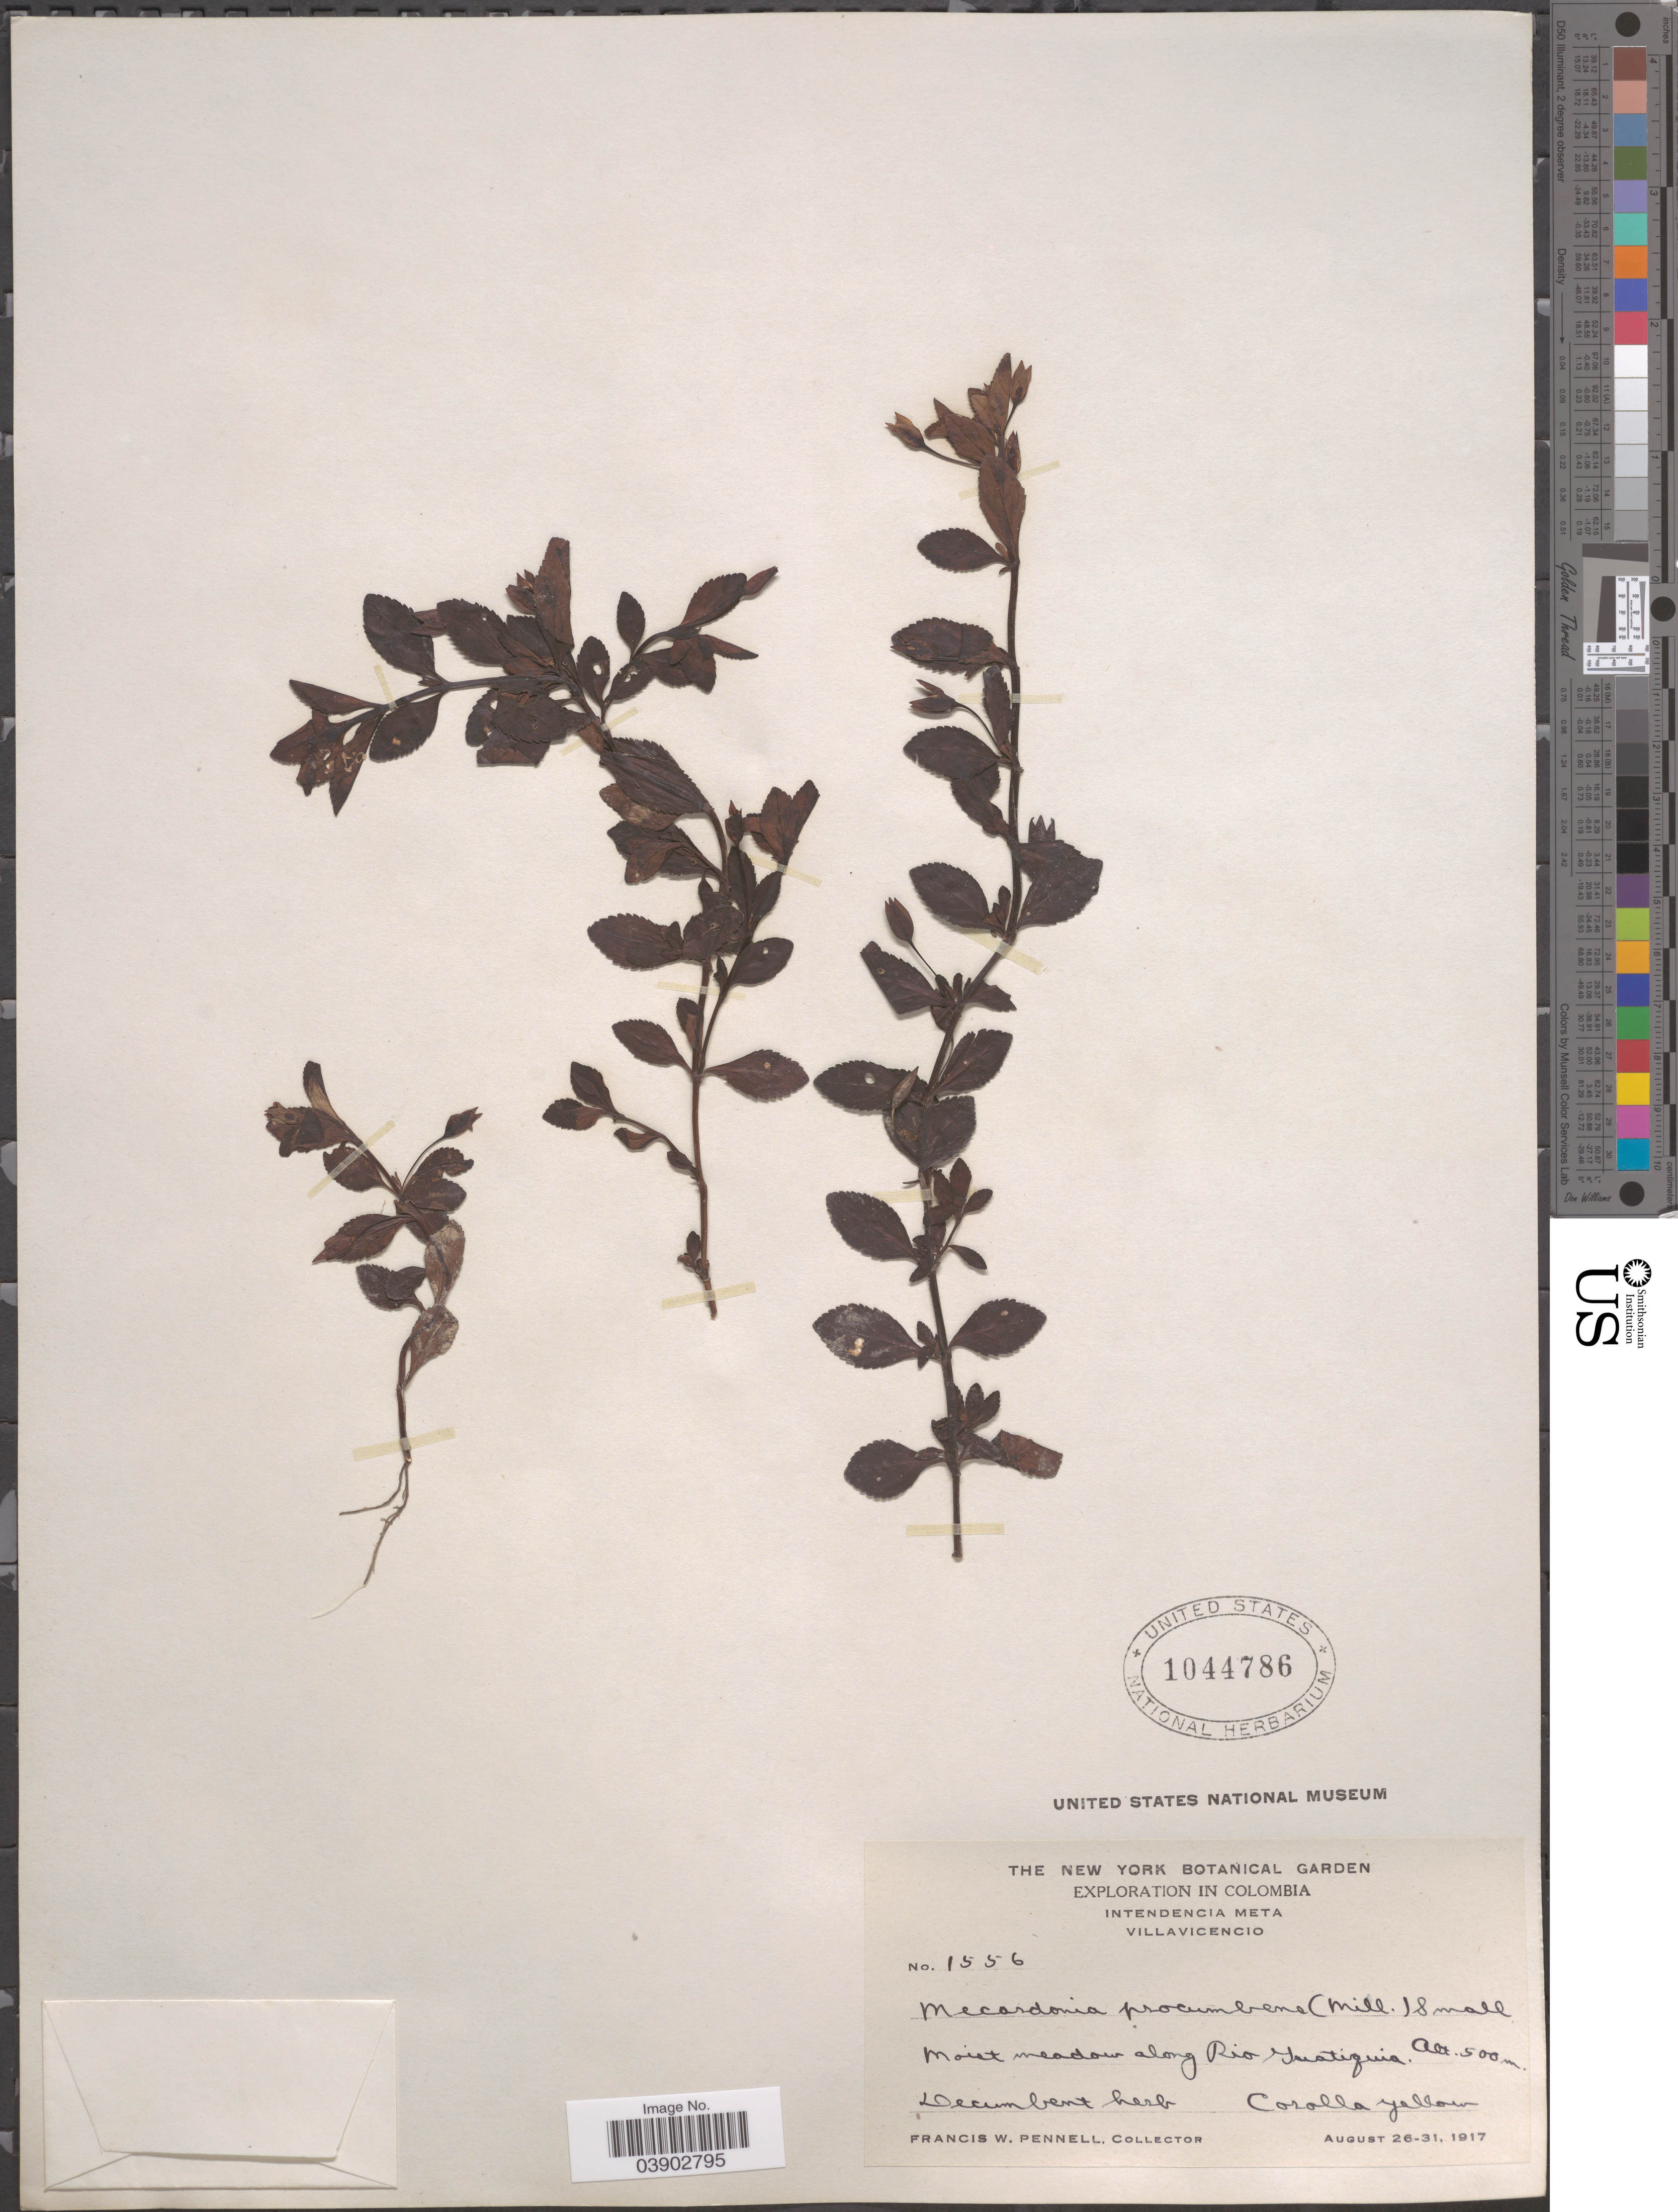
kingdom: Plantae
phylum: Tracheophyta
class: Magnoliopsida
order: Lamiales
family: Plantaginaceae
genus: Mecardonia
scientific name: Mecardonia procumbens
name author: (Mill.) Small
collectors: F. W. Pennell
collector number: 1556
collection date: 1917-08-26/1917-08-31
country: Colombia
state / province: Meta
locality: Intendencia Meta. Villavicencio. Moist meadow along Rio Guatiquia.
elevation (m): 500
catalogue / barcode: US 1044786